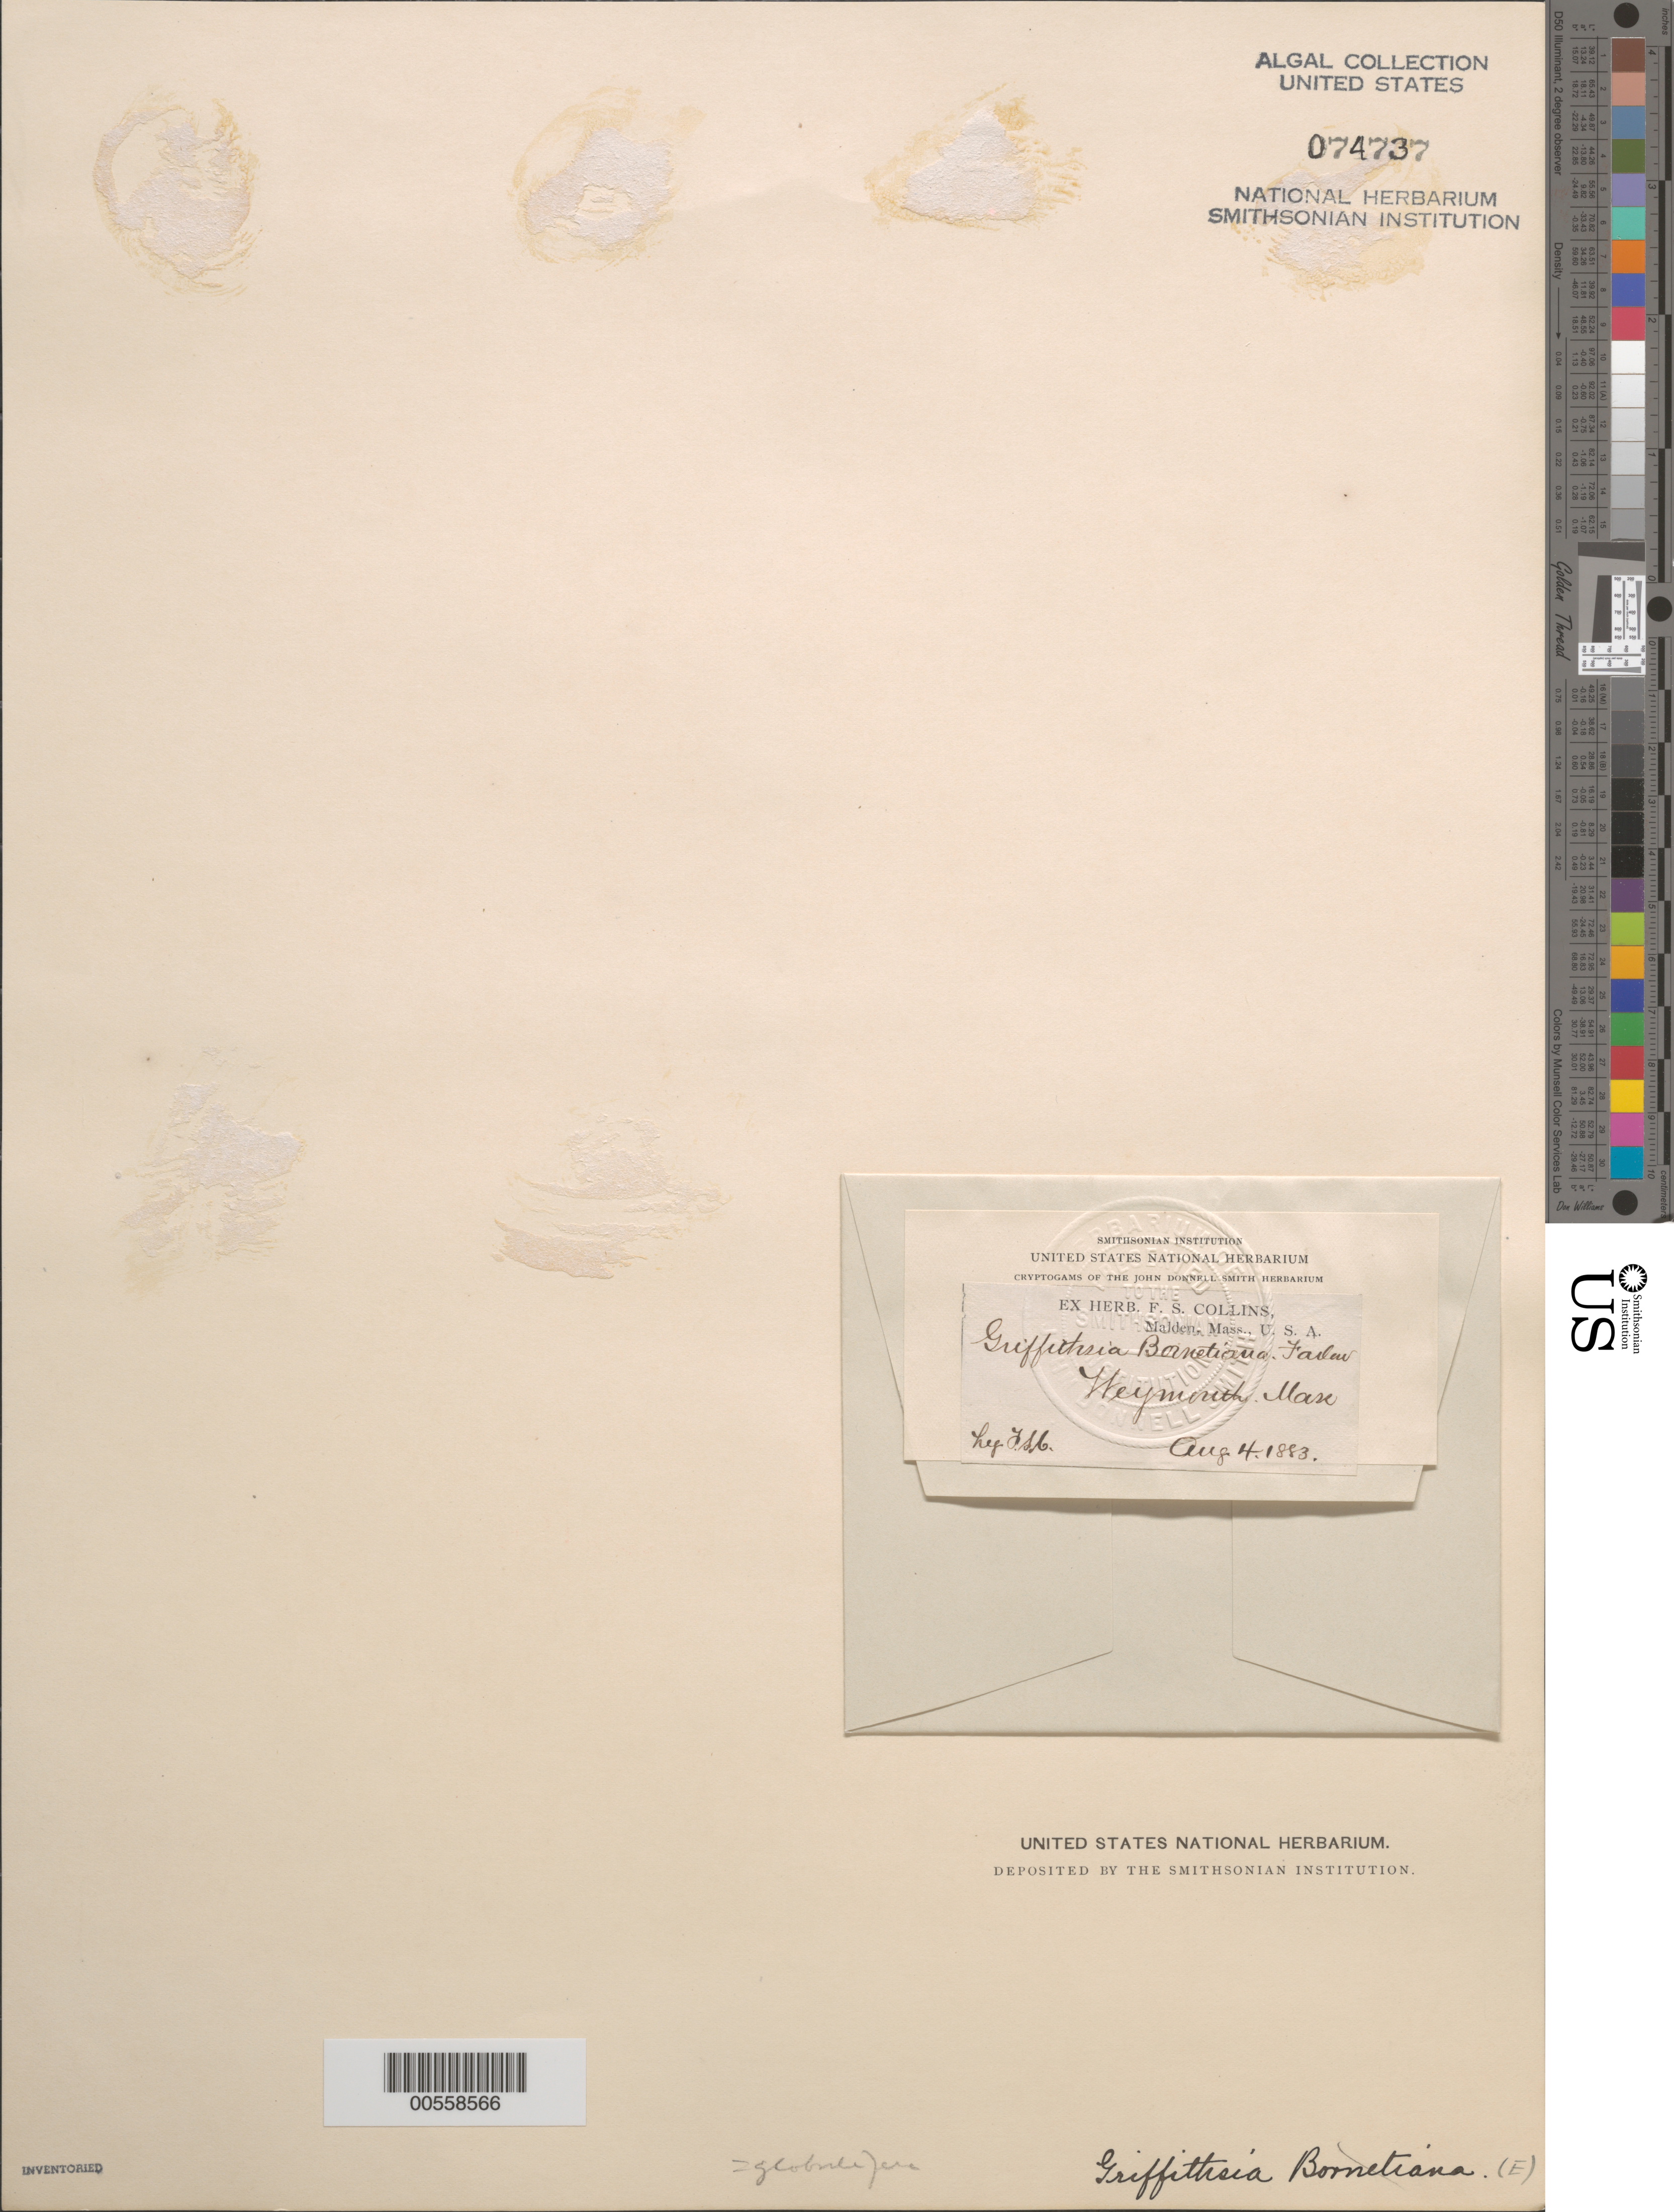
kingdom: Plantae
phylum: Rhodophyta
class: Florideophyceae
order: Ceramiales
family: Wrangeliaceae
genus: Griffithsia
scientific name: Griffithsia globulifera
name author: Harv. ex Kütz.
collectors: F. Collins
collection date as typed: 04 Aug 1883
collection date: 1883-08-04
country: United States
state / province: Massachusetts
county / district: Norfolk County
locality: Weymouth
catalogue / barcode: US 74737